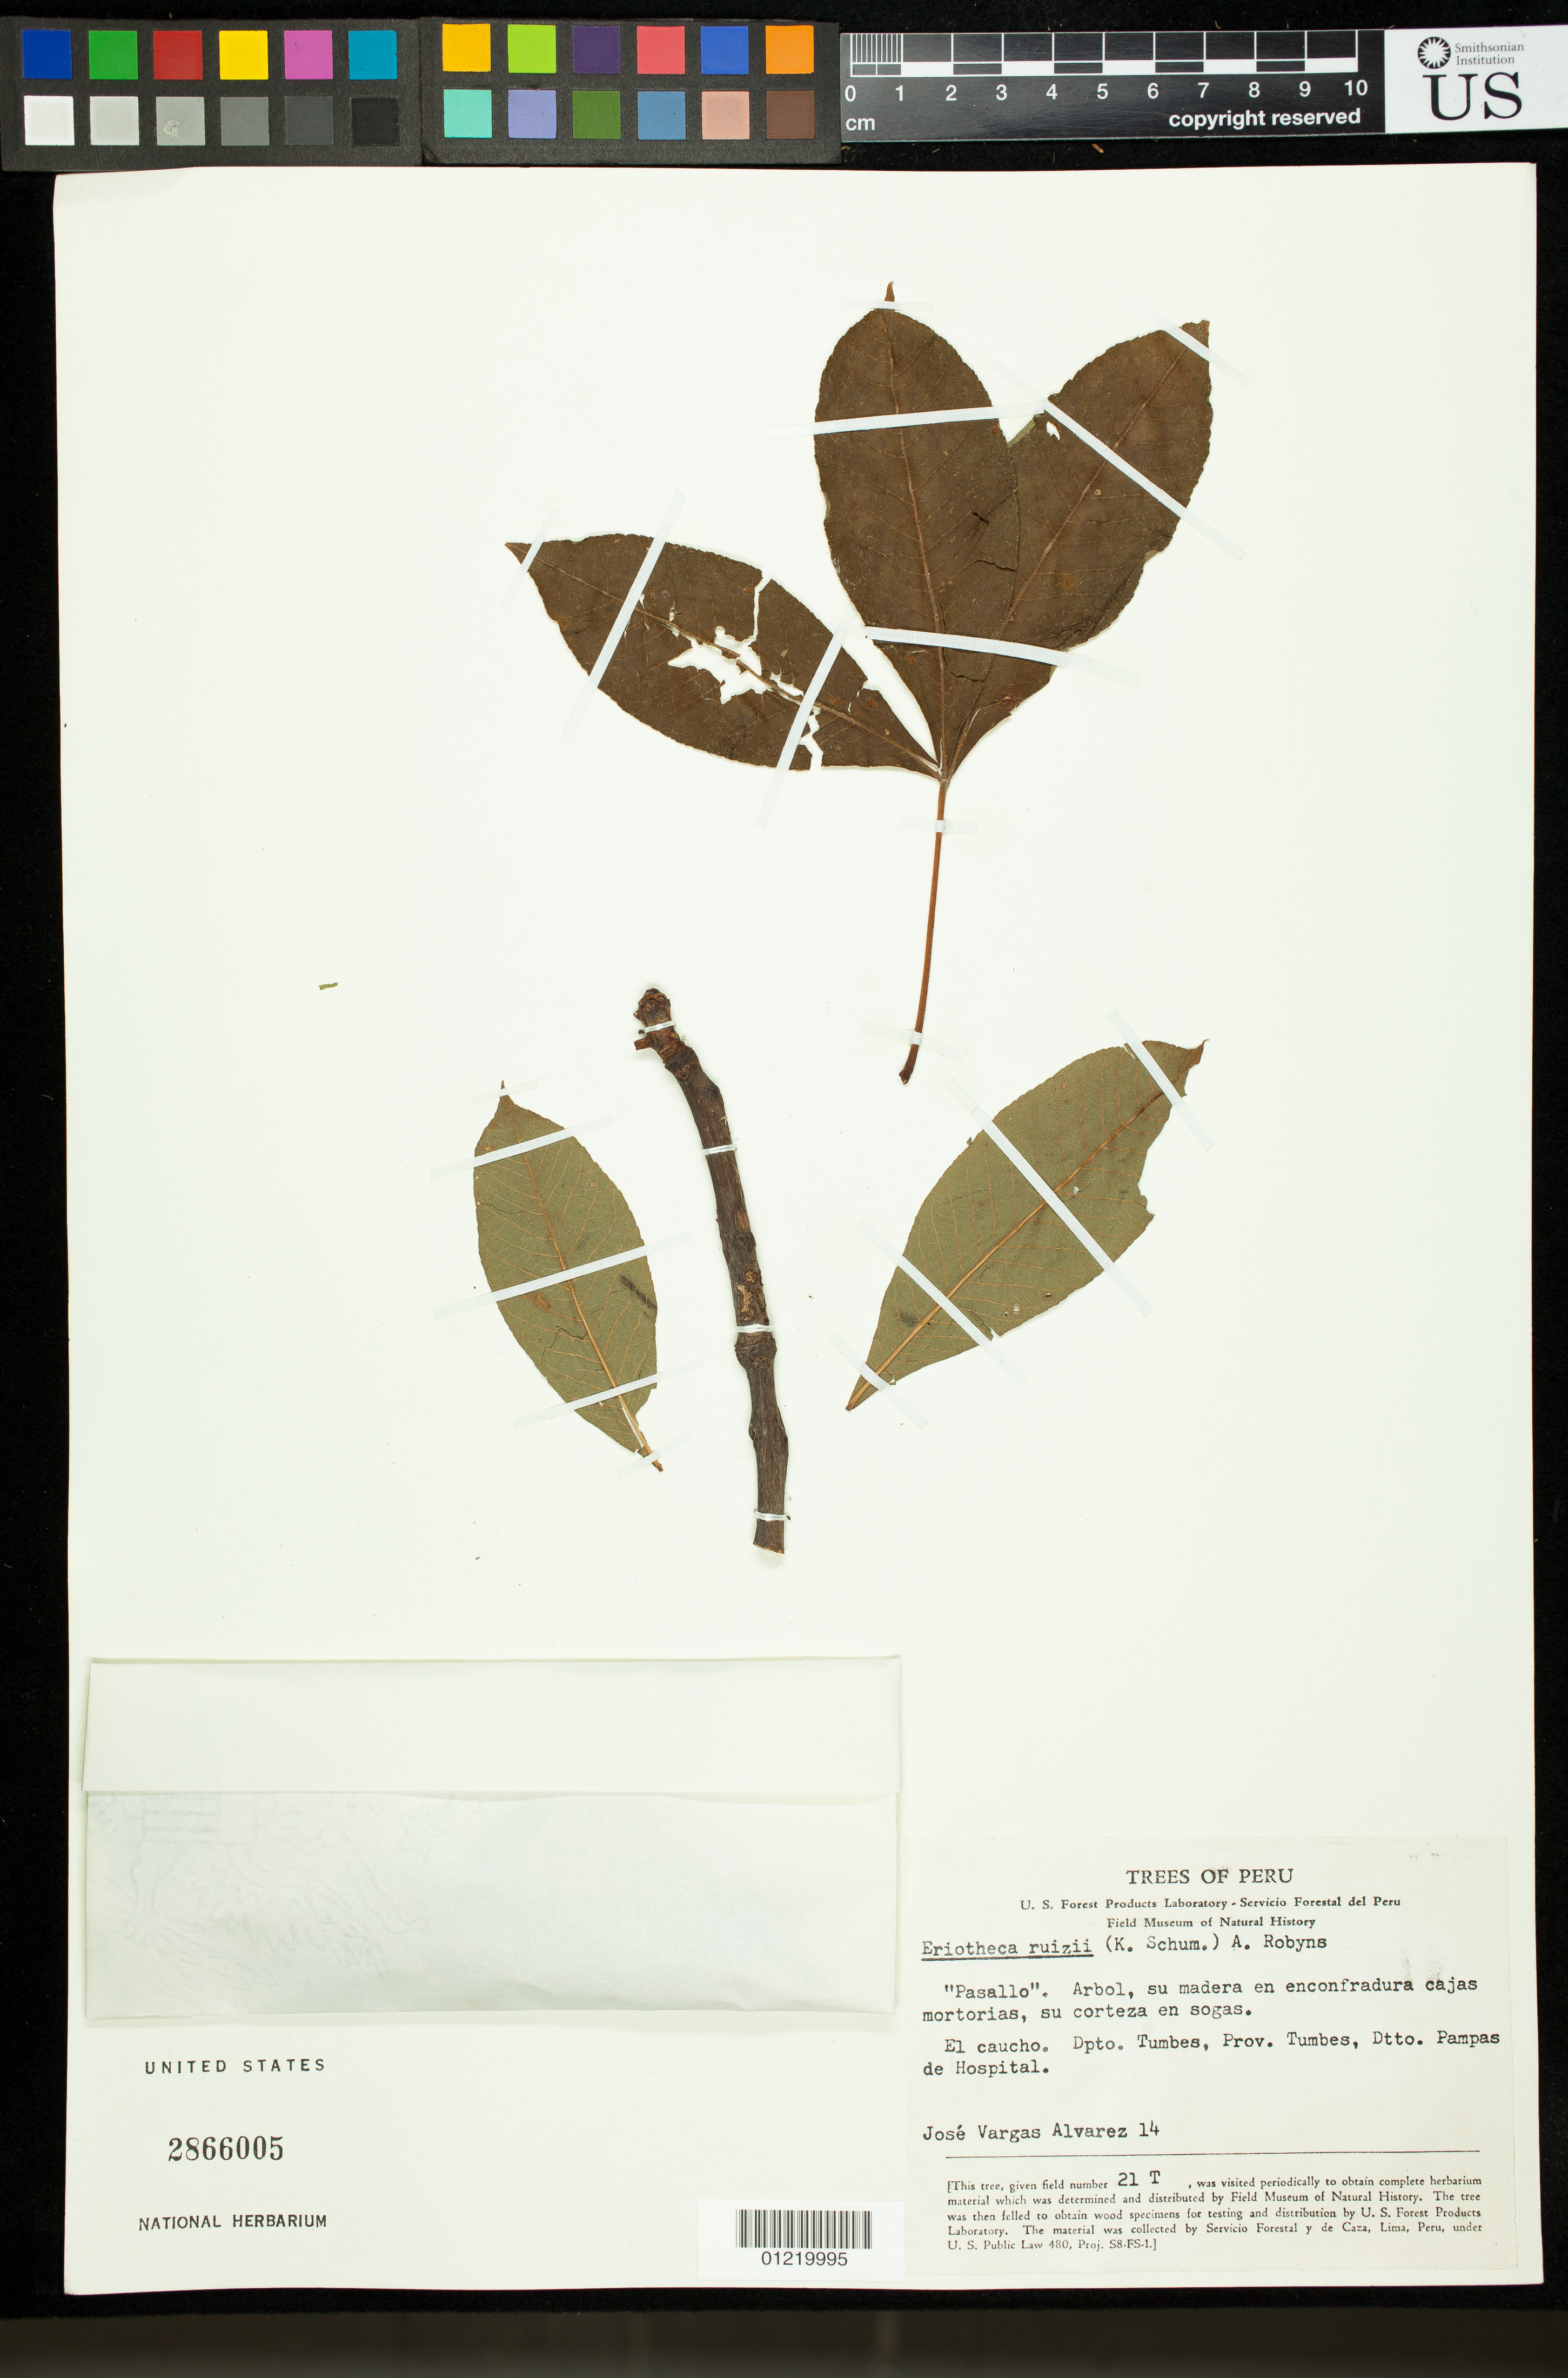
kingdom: Plantae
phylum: Tracheophyta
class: Magnoliopsida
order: Malvales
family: Malvaceae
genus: Pachira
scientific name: Pachira ruizii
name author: (K. Schum.) V.N. Yoshik. & M.C. Duarte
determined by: Dorr, Laurence J., Curator (BOT), Smithsonian Institution - National Museum of Natural History (UNITED STATES)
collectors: J. V. Alvarez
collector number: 14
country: Peru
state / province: Tumbes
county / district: Tumbes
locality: El Caucho. Dpto. Tumbes, Prov.Tumbes, Dtto. Pampas de Hospital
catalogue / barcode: US 2866005